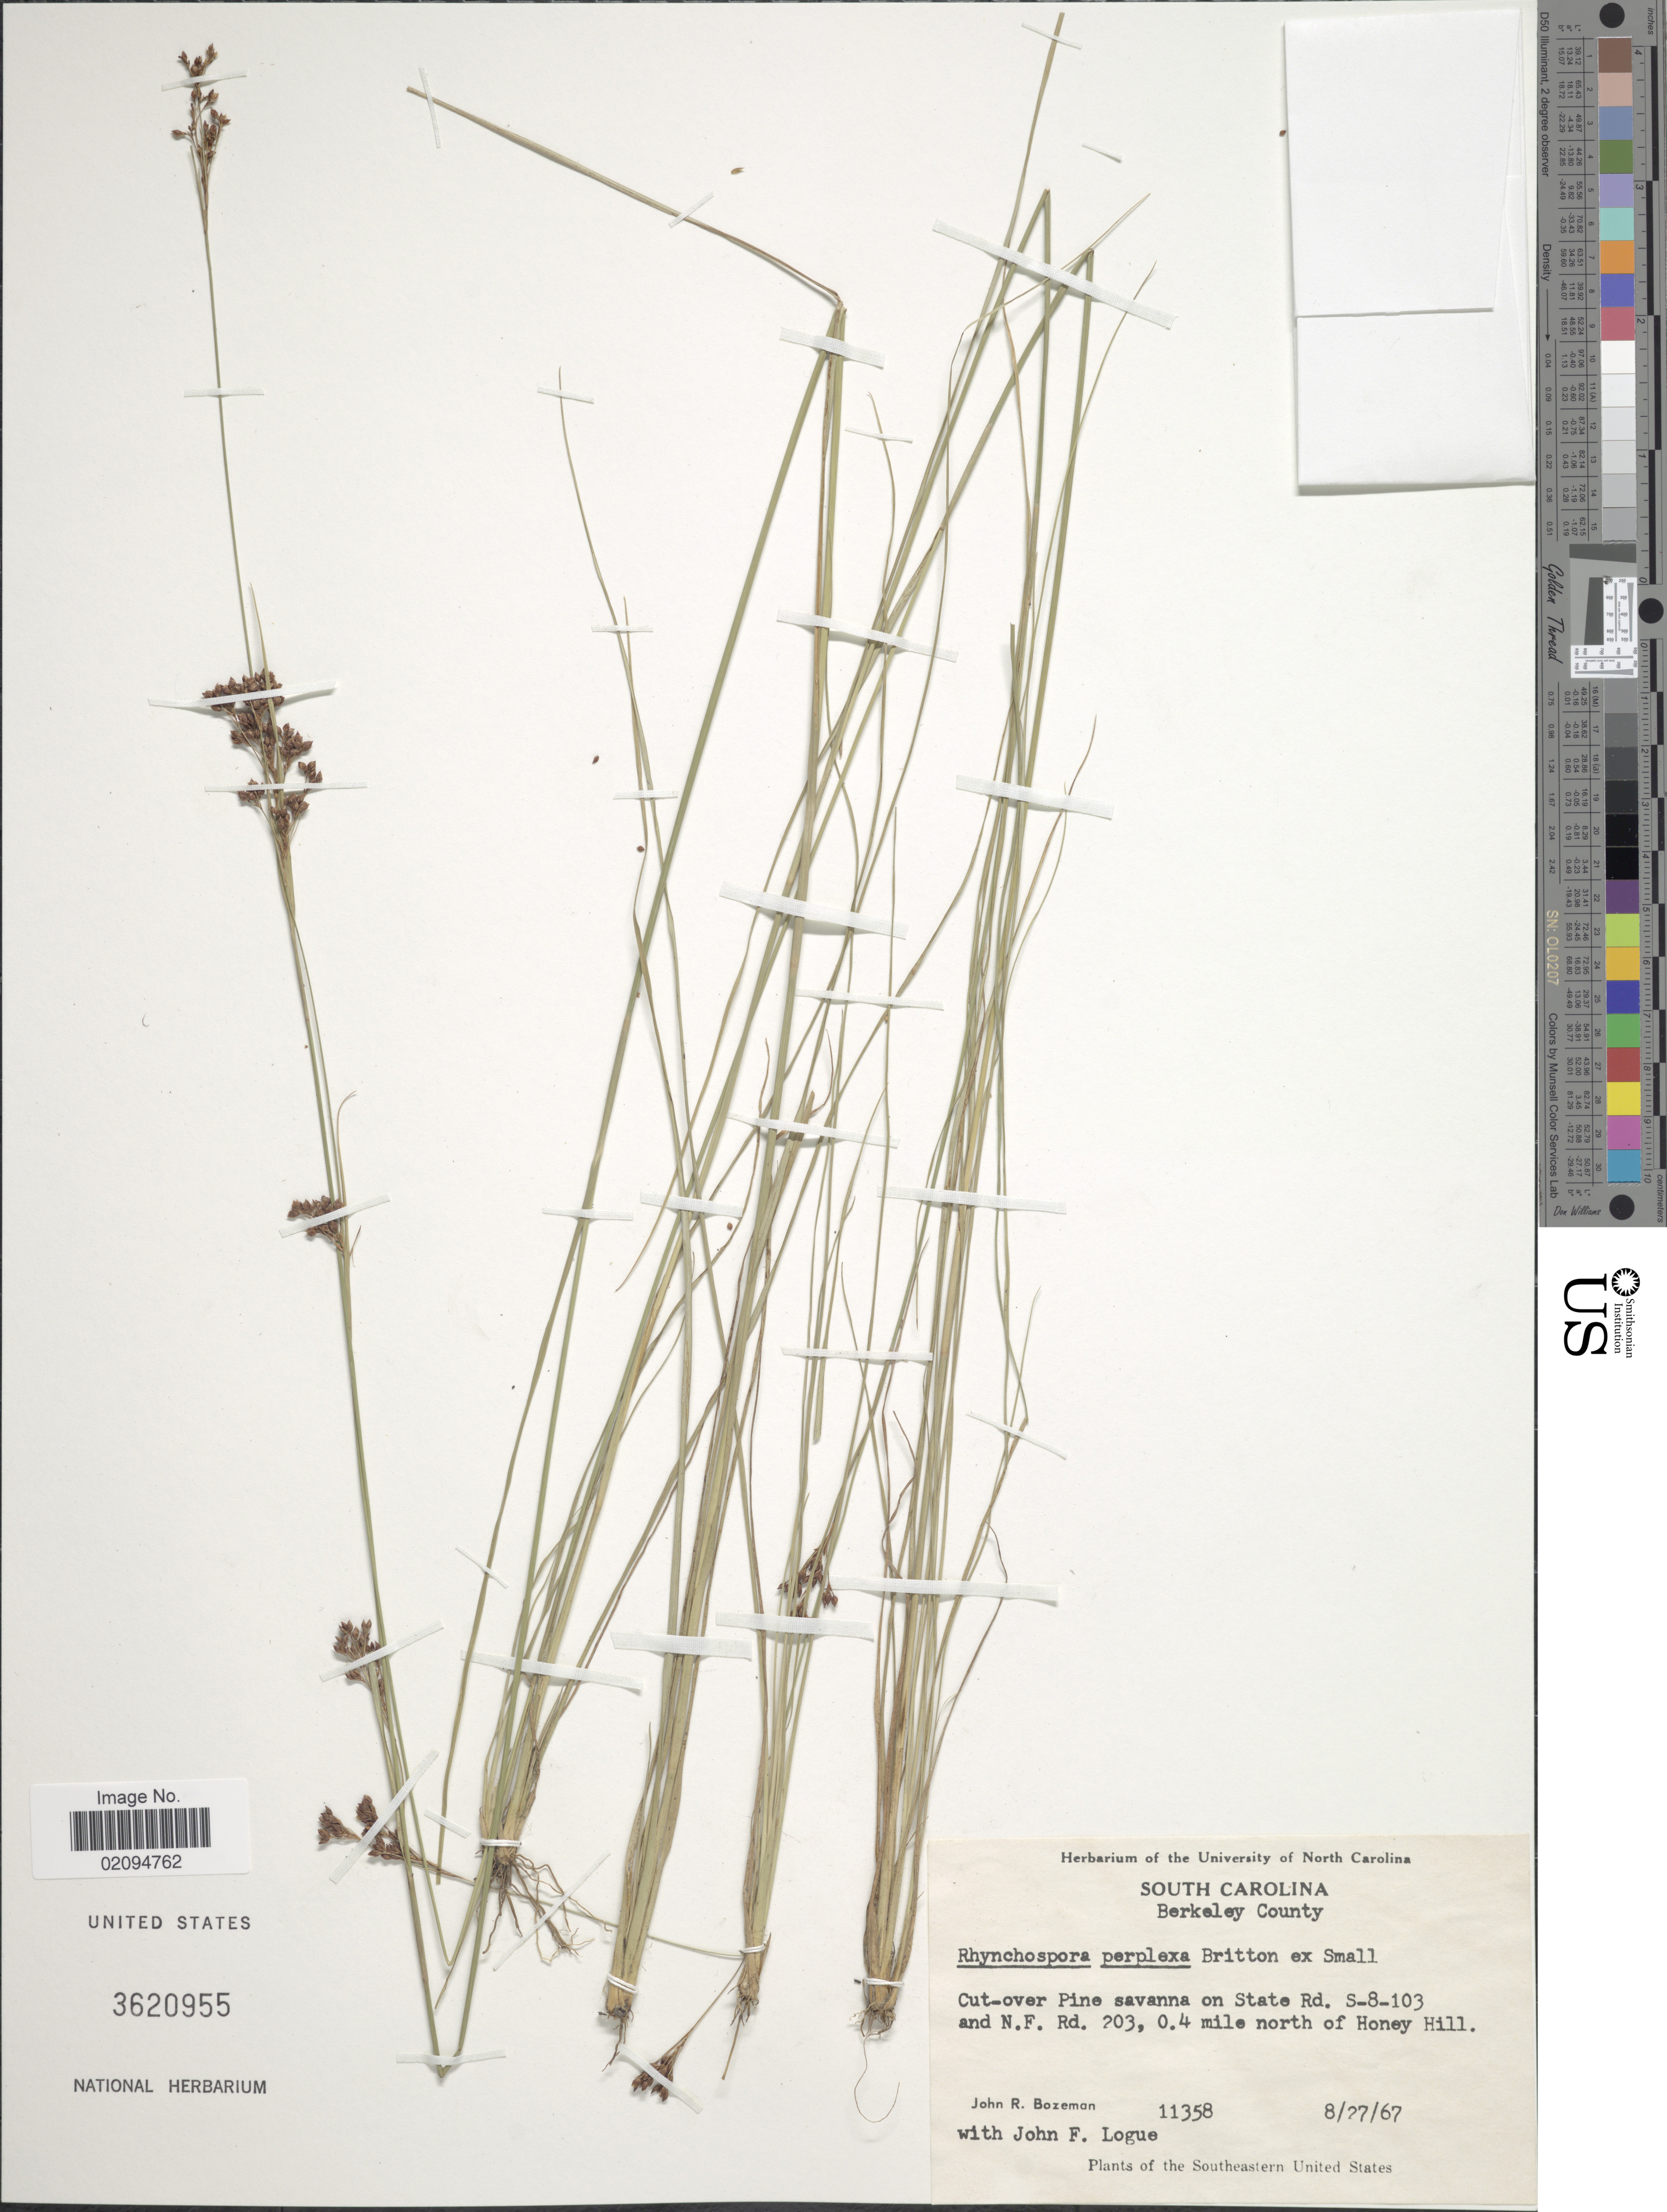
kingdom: Plantae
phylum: Tracheophyta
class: Liliopsida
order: Poales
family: Cyperaceae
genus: Rhynchospora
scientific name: Rhynchospora perplexa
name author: Britton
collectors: J. R. Bozeman & J. Logue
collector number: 11358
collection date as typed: Transcribed d/m/y: 27/8/67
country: United States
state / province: South Carolina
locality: Berkeley County. On State RD. S-8-103 and N. F. Rd. 203, 0.4 mile north of Honey Hill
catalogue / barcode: US 3620955